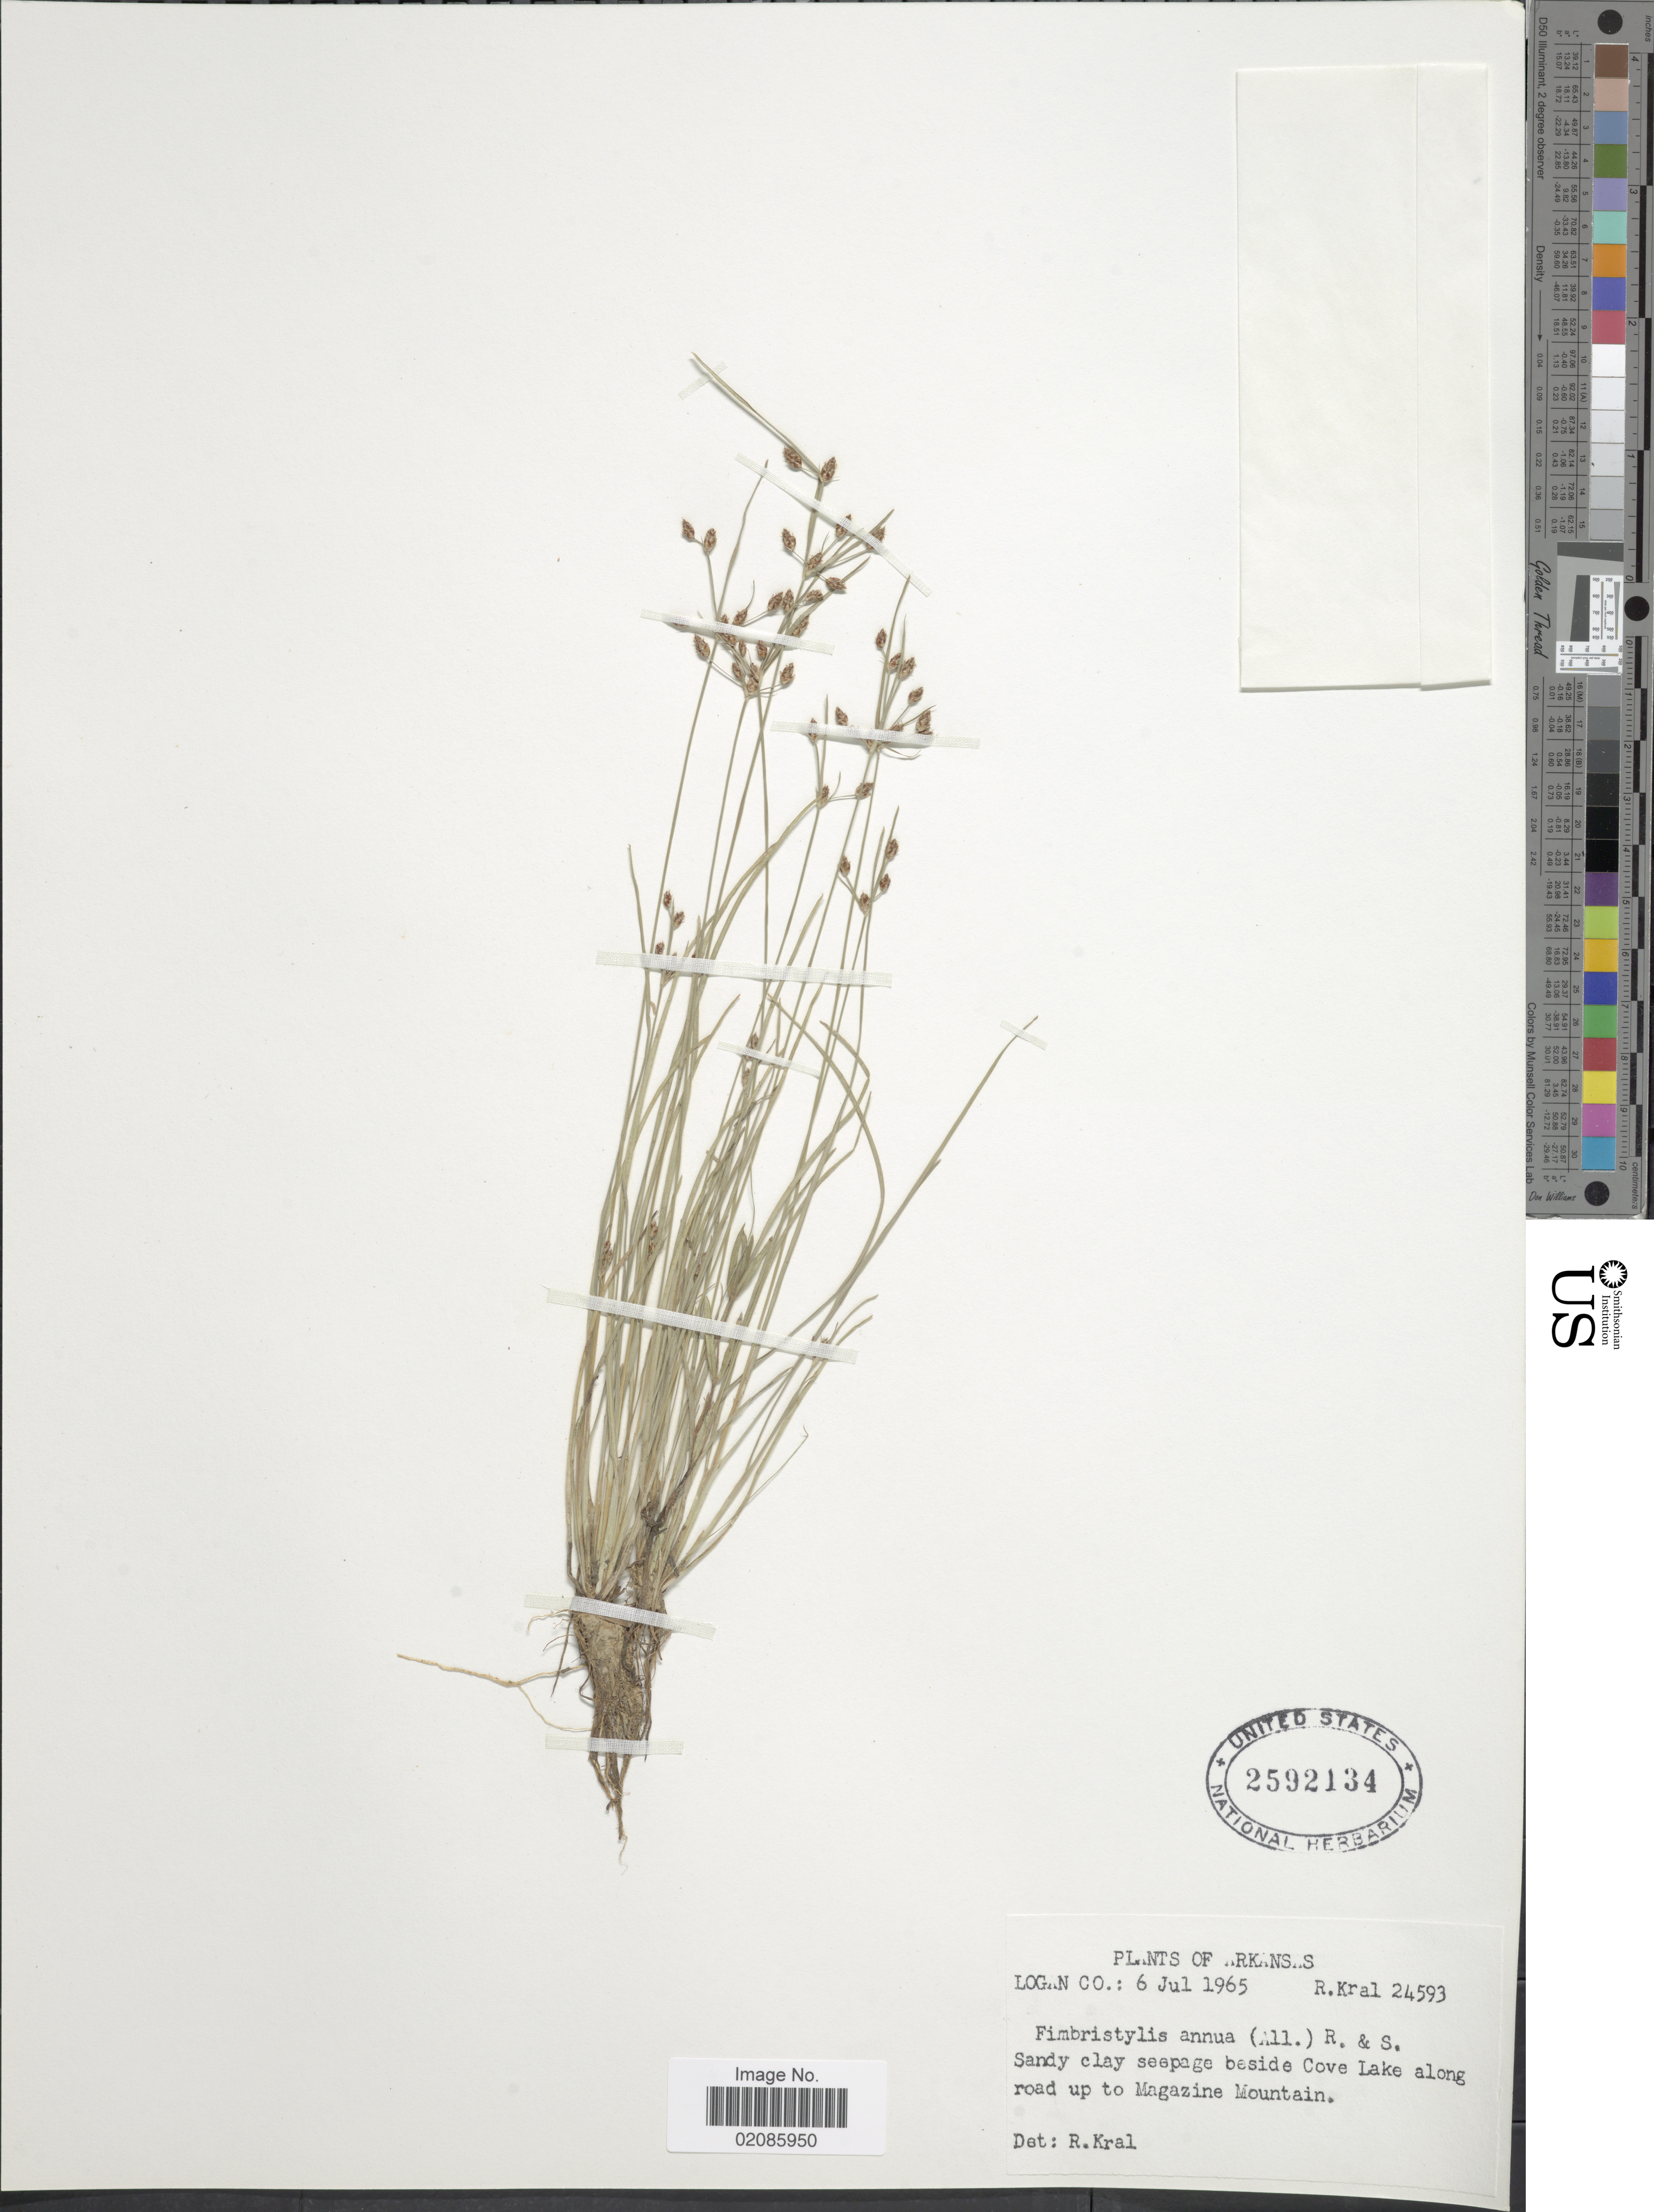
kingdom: Plantae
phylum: Tracheophyta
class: Liliopsida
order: Poales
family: Cyperaceae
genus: Fimbristylis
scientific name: Fimbristylis annua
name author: (All.) Roem. & Schult.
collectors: R. Kral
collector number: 24593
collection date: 1965-07-06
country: United States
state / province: Arkansas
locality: Logan Co. Sandy clay seepage beside Cove Lake along road up to Magazine Mountain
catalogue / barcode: US 2592134